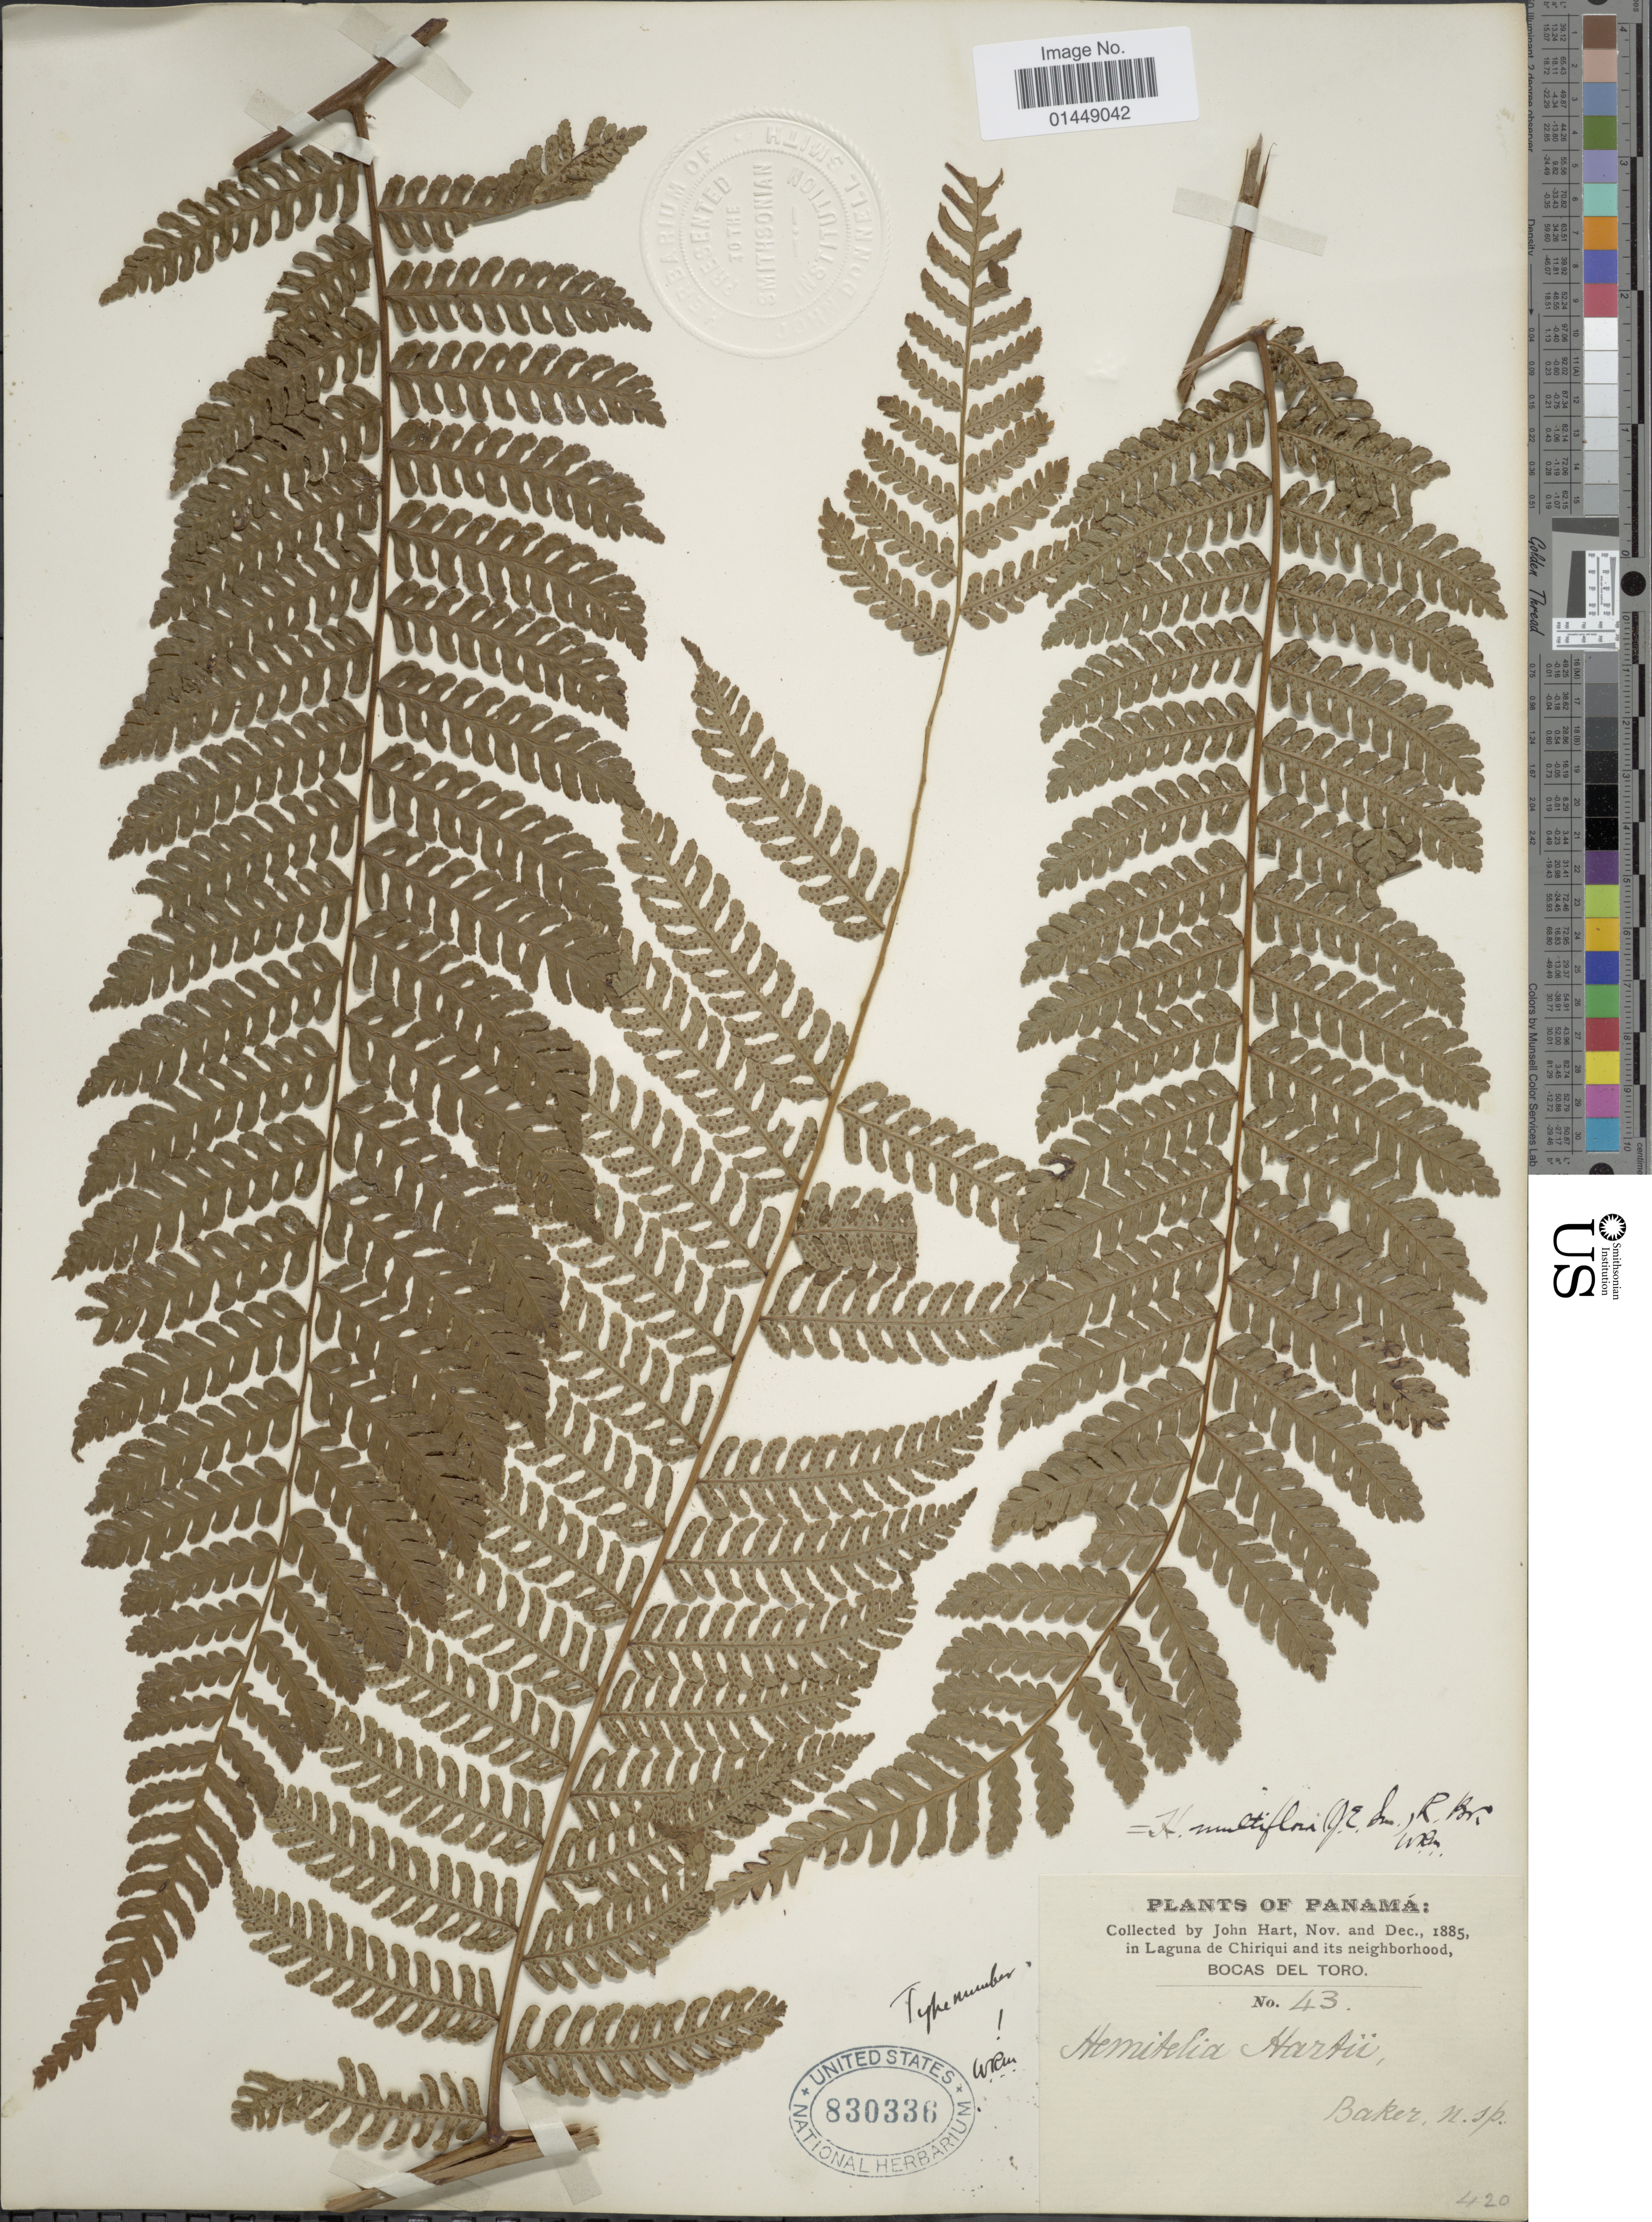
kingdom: Plantae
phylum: Tracheophyta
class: Polypodiopsida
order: Cyatheales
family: Cyatheaceae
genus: Cyathea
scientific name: Cyathea multiflora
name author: Sm.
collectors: J. H. Barnhart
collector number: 43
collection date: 1885-11/1885-12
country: Panama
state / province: Bocas del Toro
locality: In Laguna de Chiriqui and its neighborhood, Bocas del Toro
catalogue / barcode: US 830336